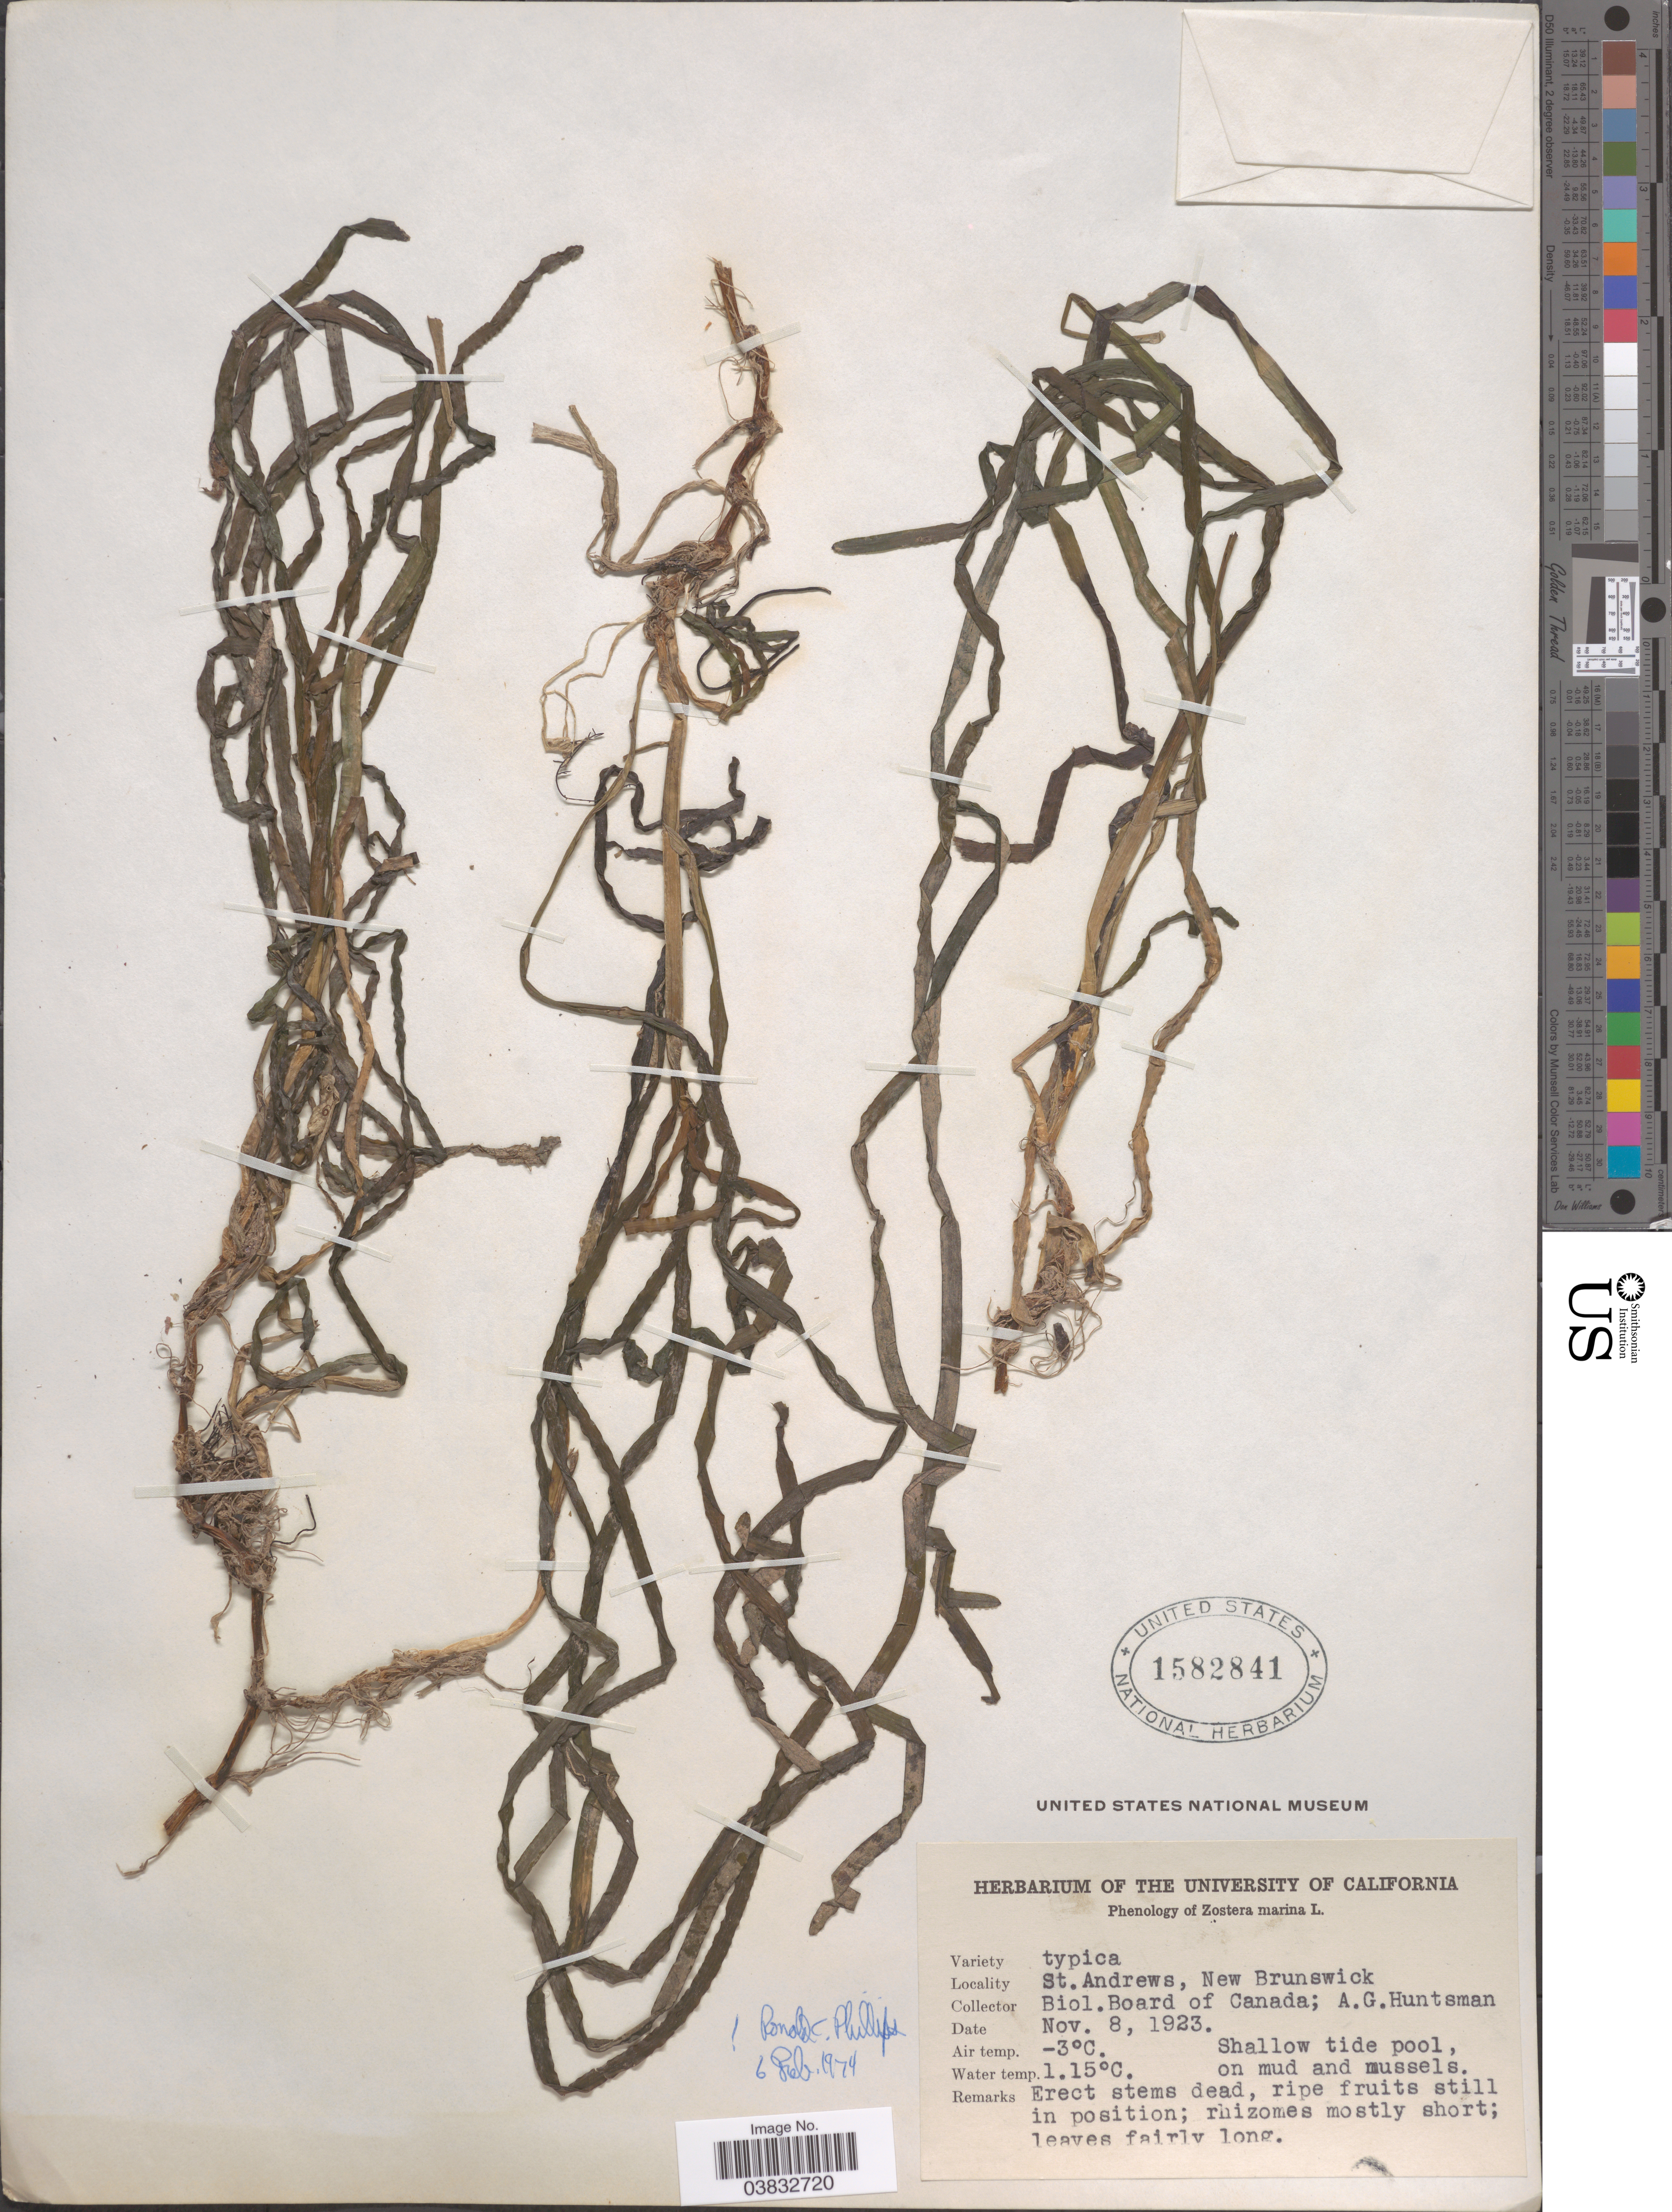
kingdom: Plantae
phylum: Tracheophyta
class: Liliopsida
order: Alismatales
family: Zosteraceae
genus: Zostera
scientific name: Zostera marina var. marina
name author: L.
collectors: A. Huntsman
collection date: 1923-11-08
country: Canada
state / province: New Brunswick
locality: St. Andrews.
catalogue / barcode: US 1582841